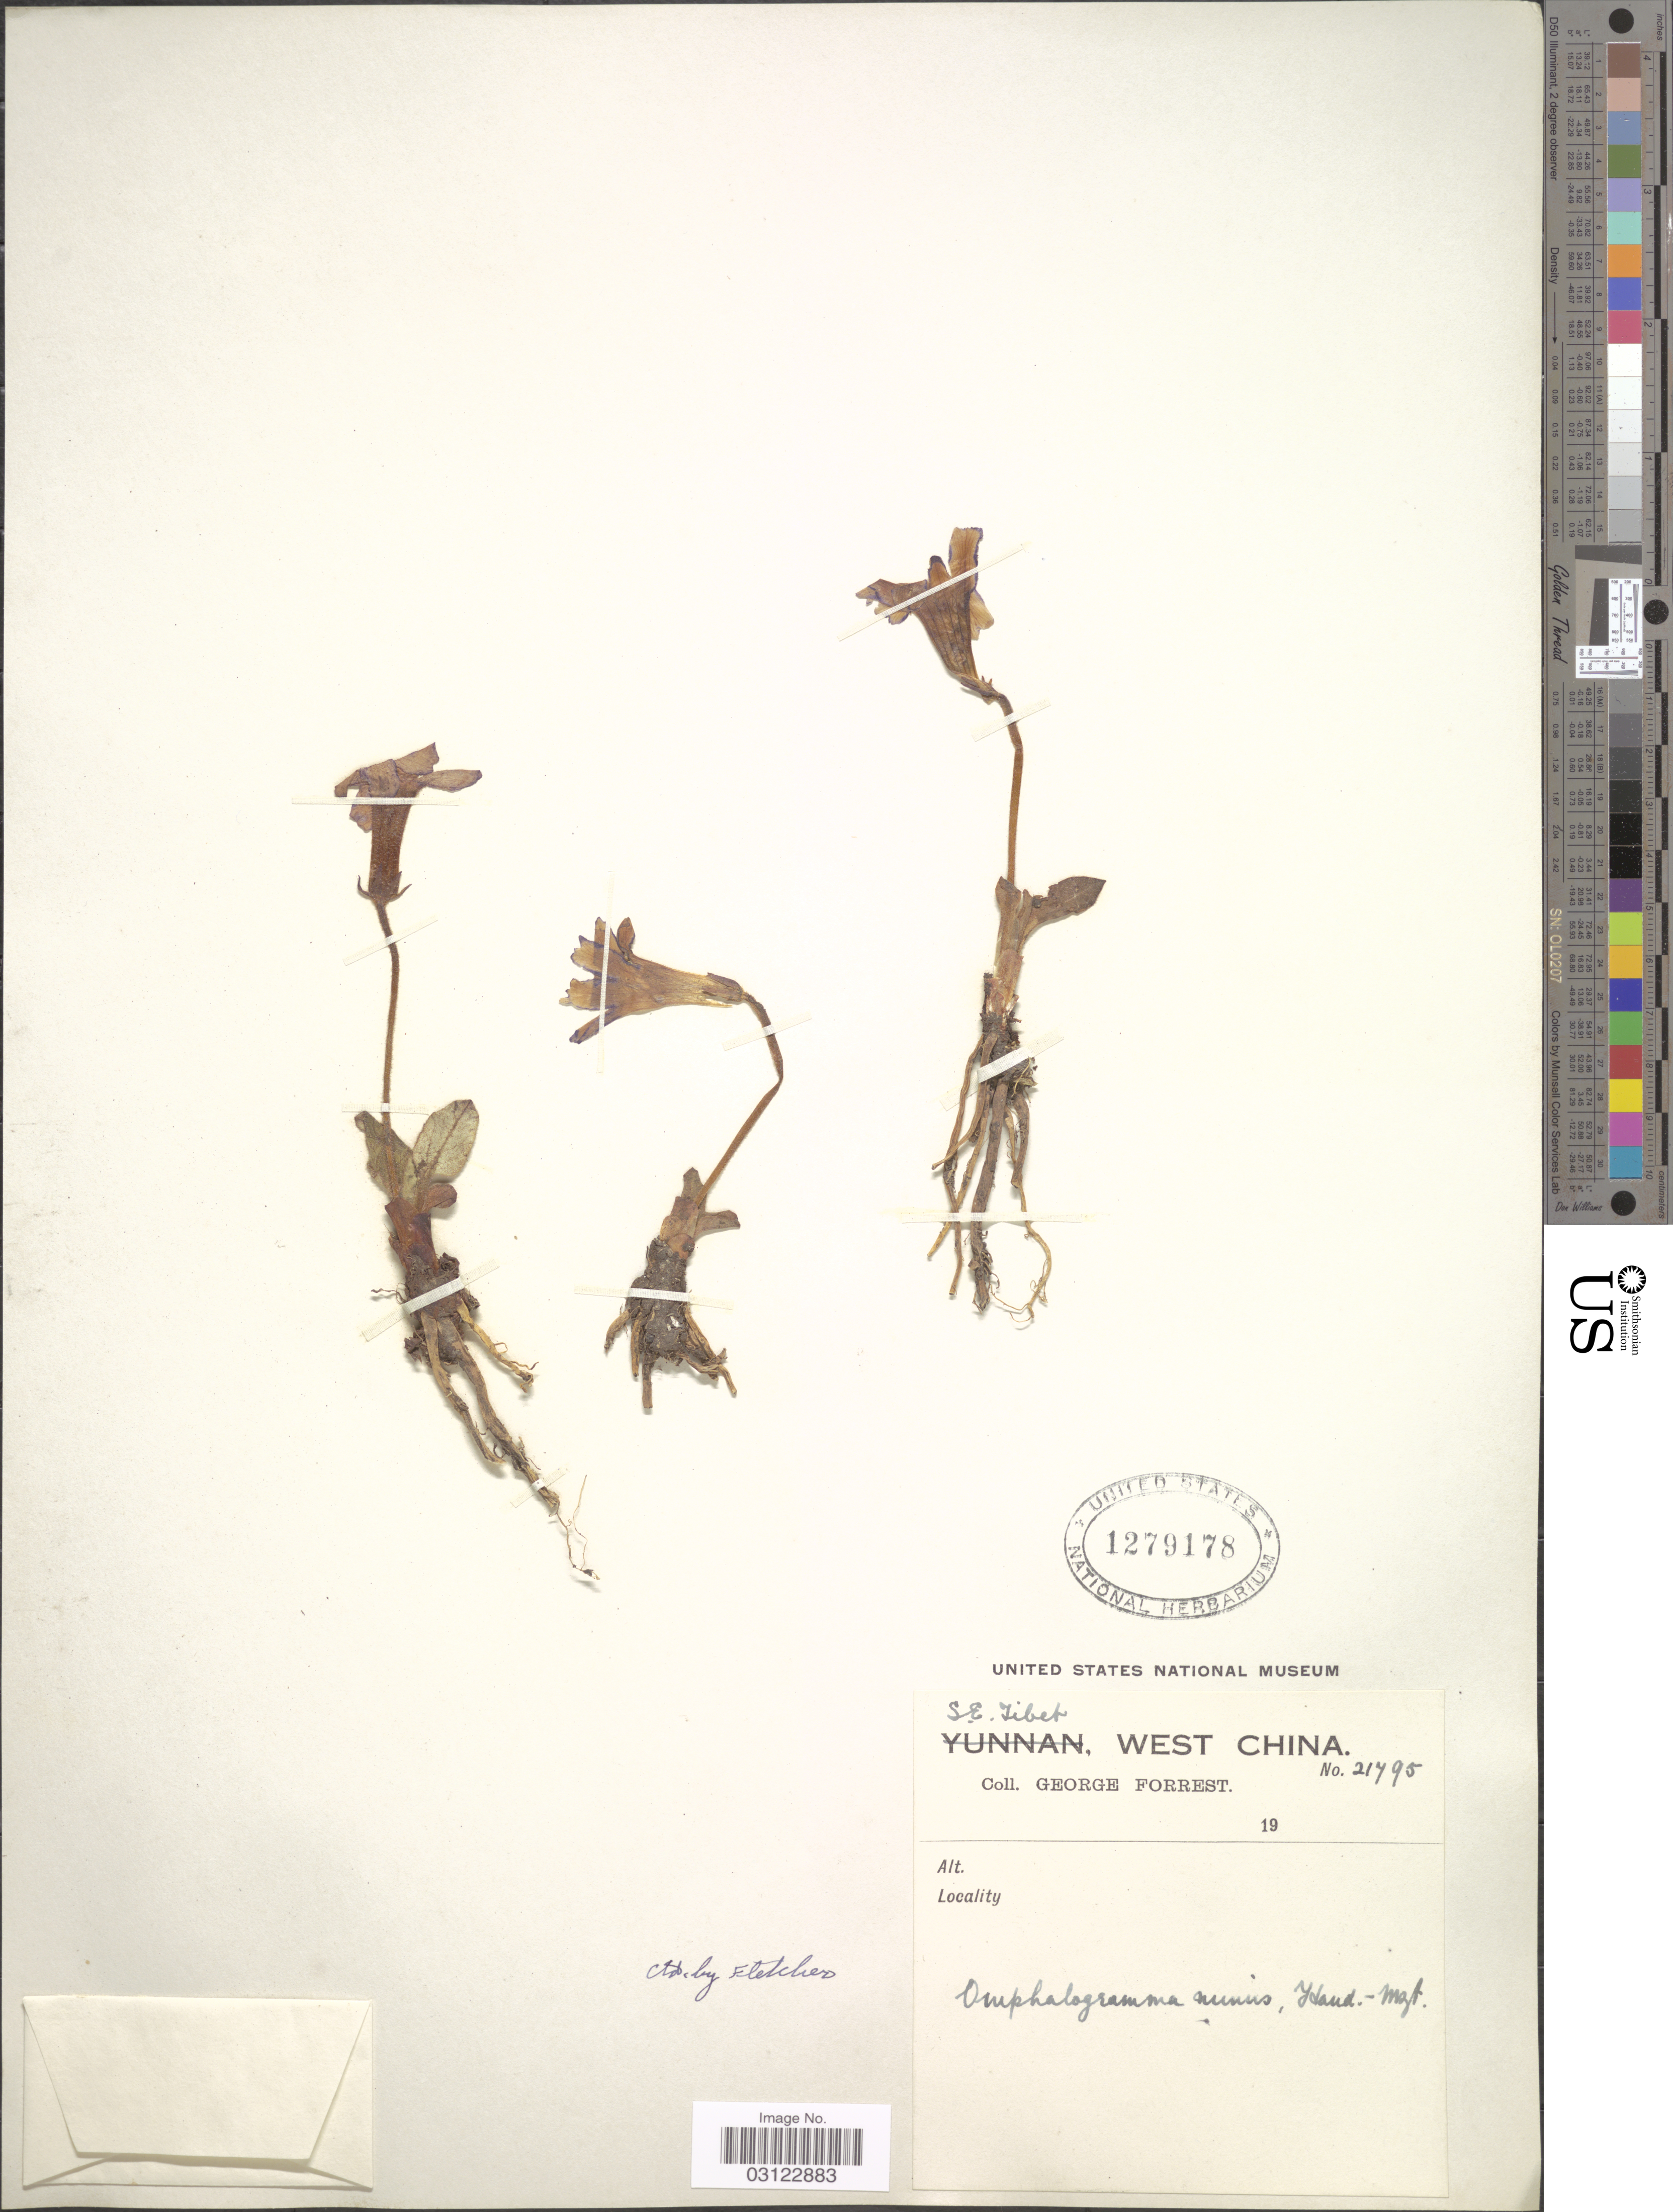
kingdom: Plantae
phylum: Tracheophyta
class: Magnoliopsida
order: Ericales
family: Primulaceae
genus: Omphalogramma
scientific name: Omphalogramma minus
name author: Hand.-Mazz.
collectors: G. Forrest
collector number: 21795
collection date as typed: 19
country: China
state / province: Xizang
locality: S.E. Tibet, West China.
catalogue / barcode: US 1279178